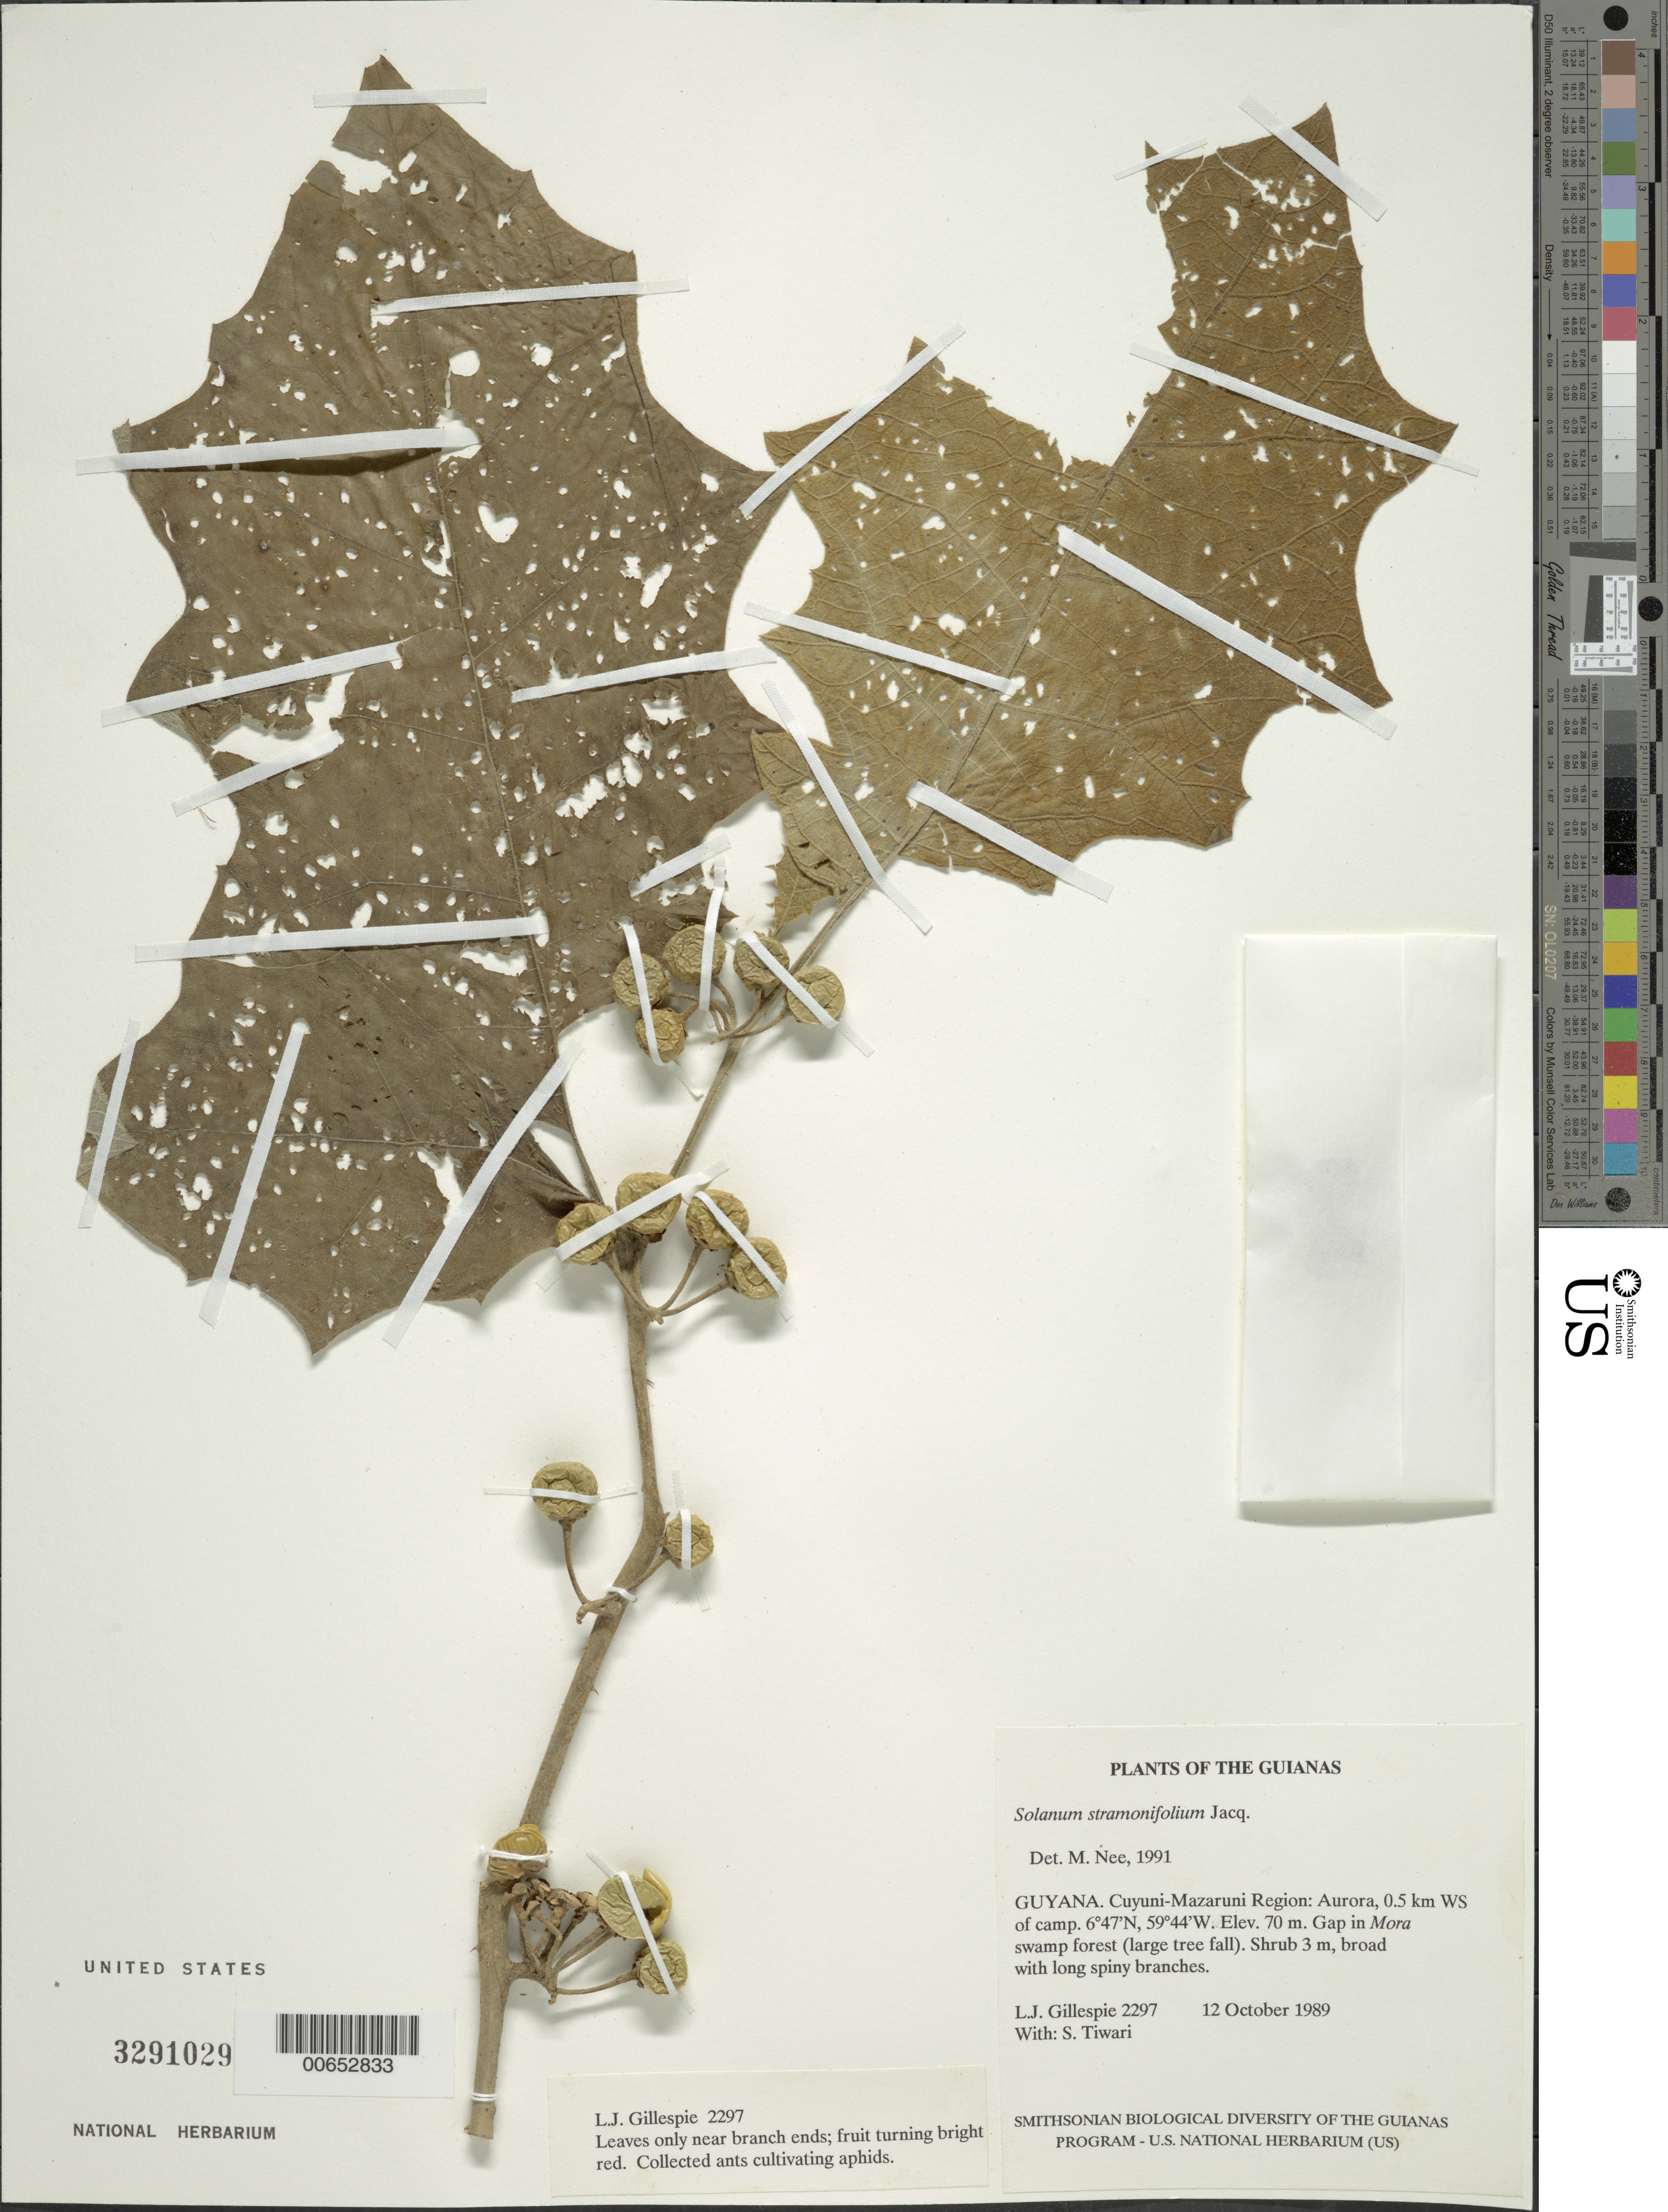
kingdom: Plantae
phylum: Tracheophyta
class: Magnoliopsida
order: Solanales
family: Solanaceae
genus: Solanum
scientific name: Solanum stramoniifolium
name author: Jacq.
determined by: Nee, Michael H.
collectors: L. J. Gillespie & S. Tiwari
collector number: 2297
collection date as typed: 10 Oct 1989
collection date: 1989-10-10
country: Guyana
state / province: Cuyuni-Mazaruni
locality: Aurora, 0.5 km WSW of camp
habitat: Gap in Mora swamp forest (large tree fall). Collected ants cultivating aphids.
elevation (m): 70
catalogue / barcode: US 3291029